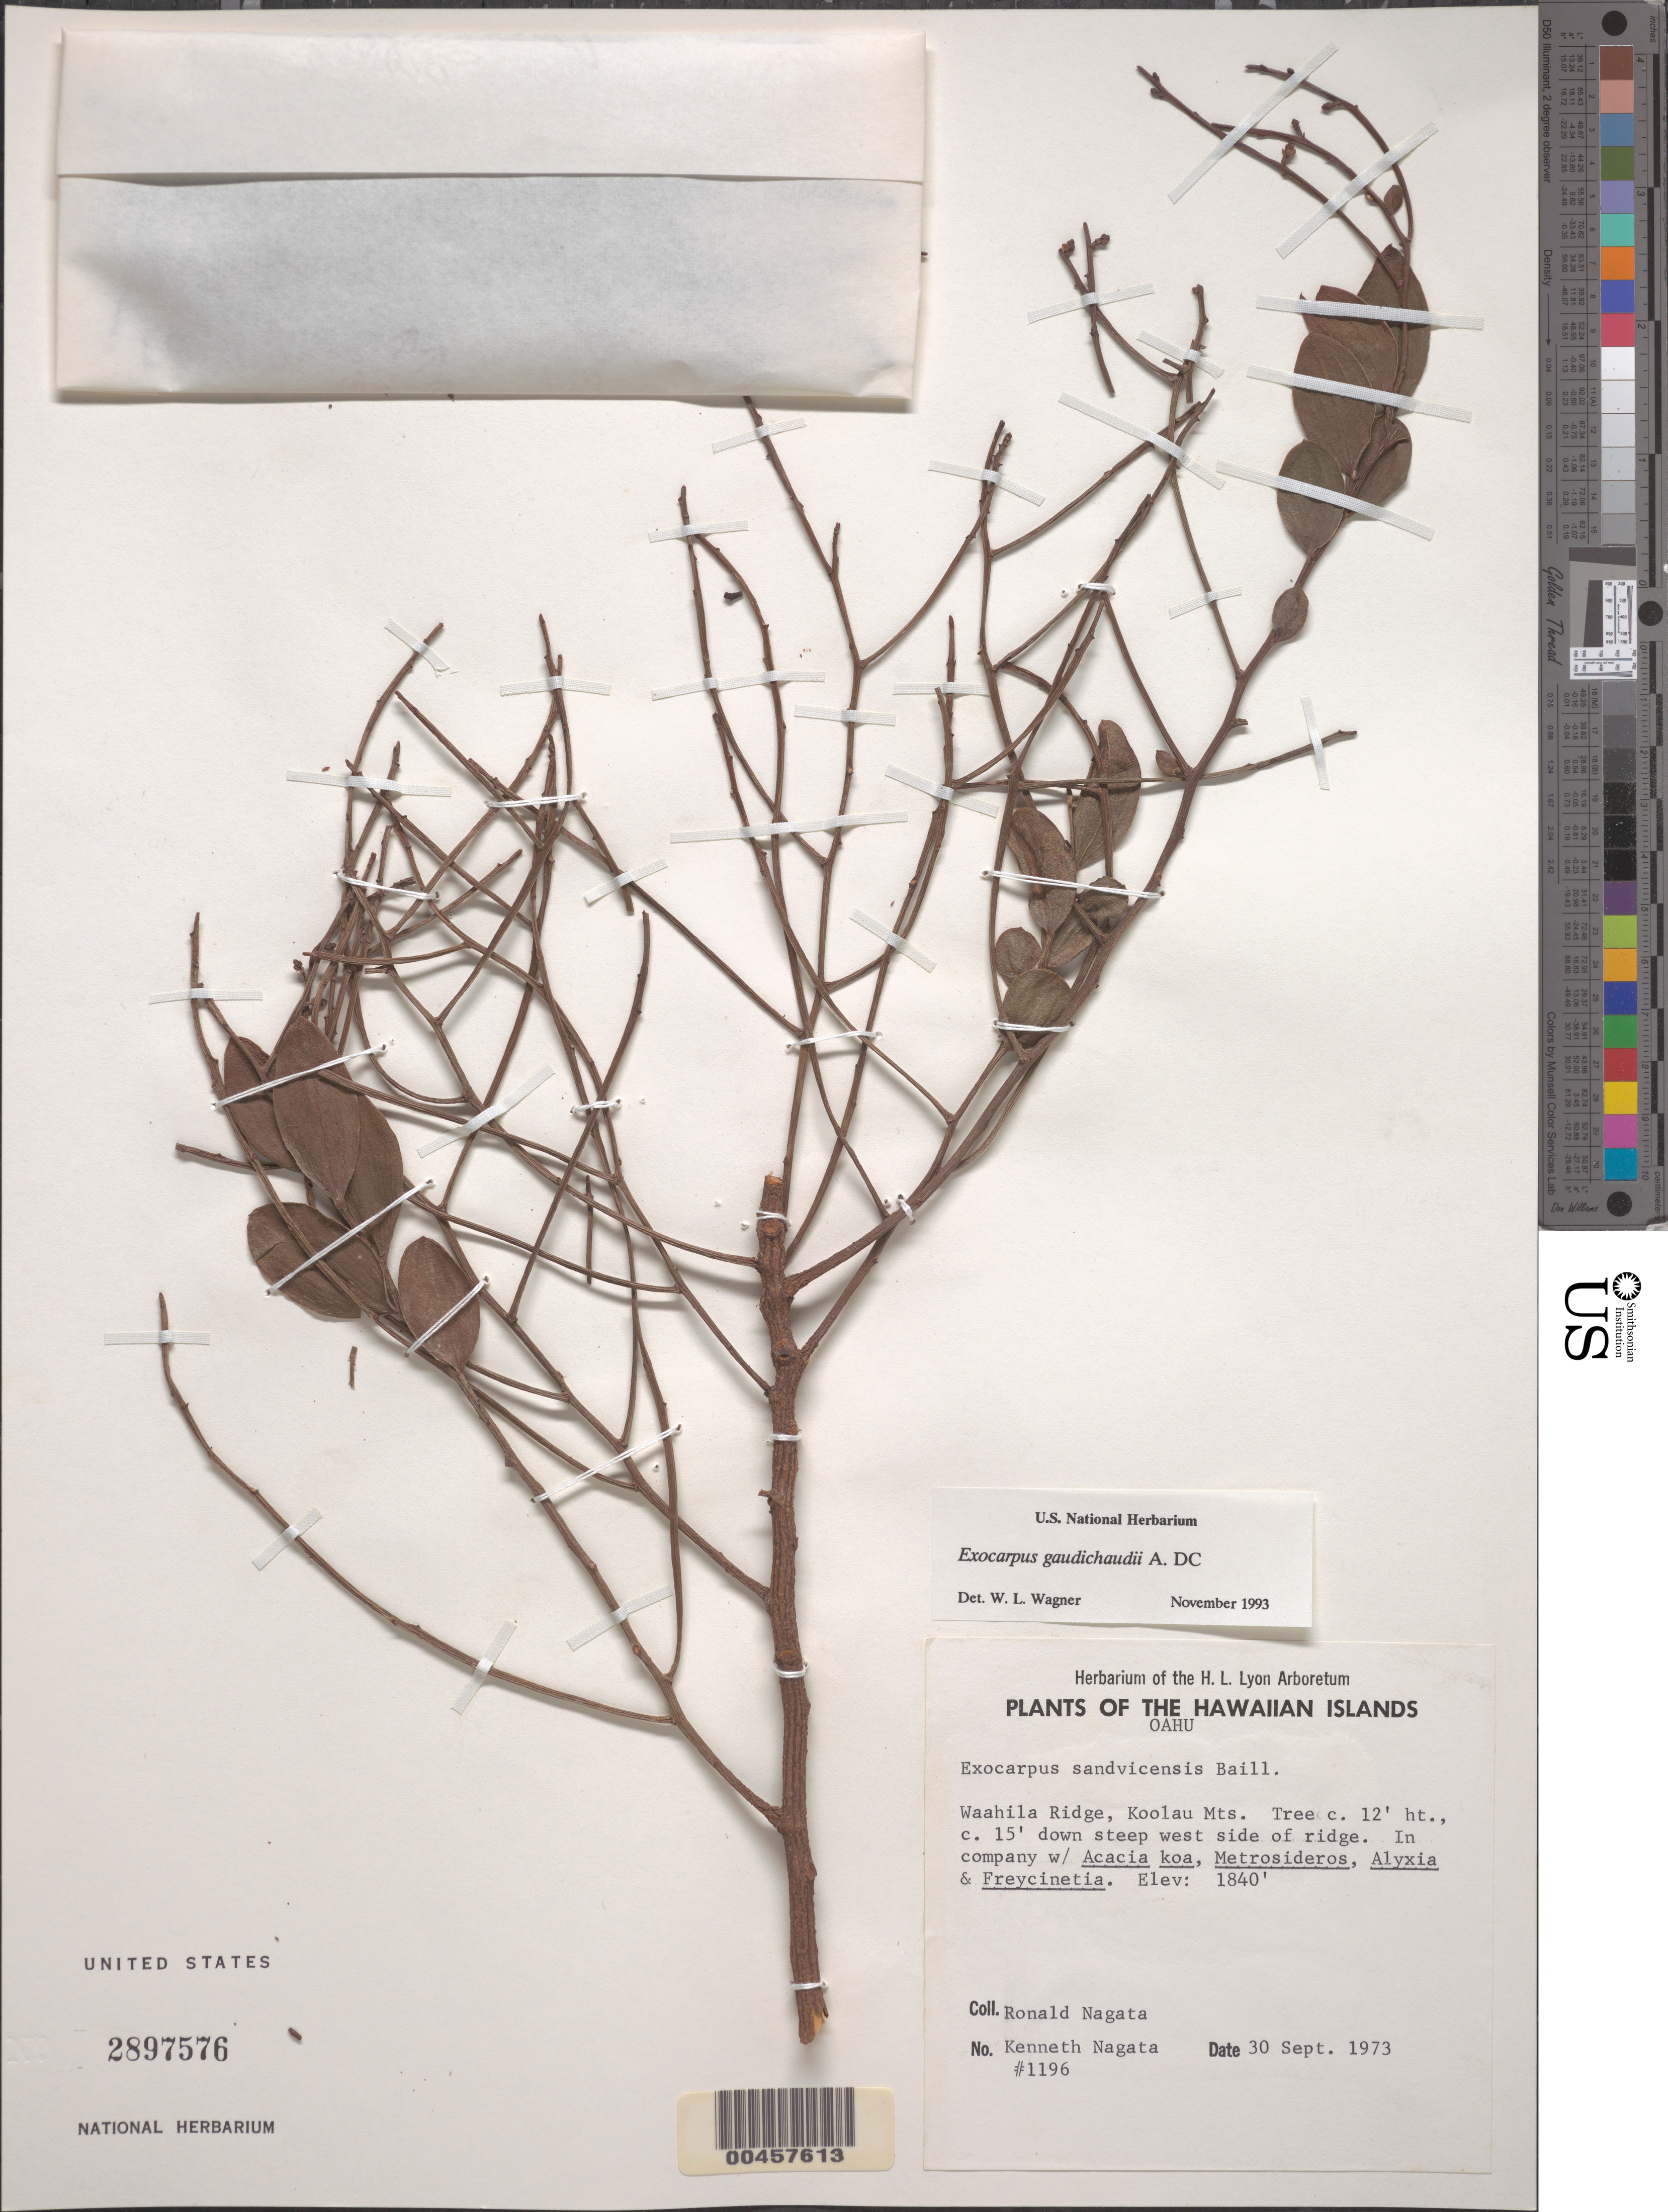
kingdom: Plantae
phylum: Tracheophyta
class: Magnoliopsida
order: Santalales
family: Santalaceae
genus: Exocarpos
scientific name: Exocarpos gaudichaudii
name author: A. DC.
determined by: Wagner, W. L., (BOT), Smithsonian Institution - National Museum of Natural History (UNITED STATES)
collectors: R. Nagata & K. Nagata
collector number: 1196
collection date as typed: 30 Sep 1973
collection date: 1973-09-30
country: United States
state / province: Hawaii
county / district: Honolulu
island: Oahu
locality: Waahila Ridge, Koolau Mts.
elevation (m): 561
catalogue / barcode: US 2897576